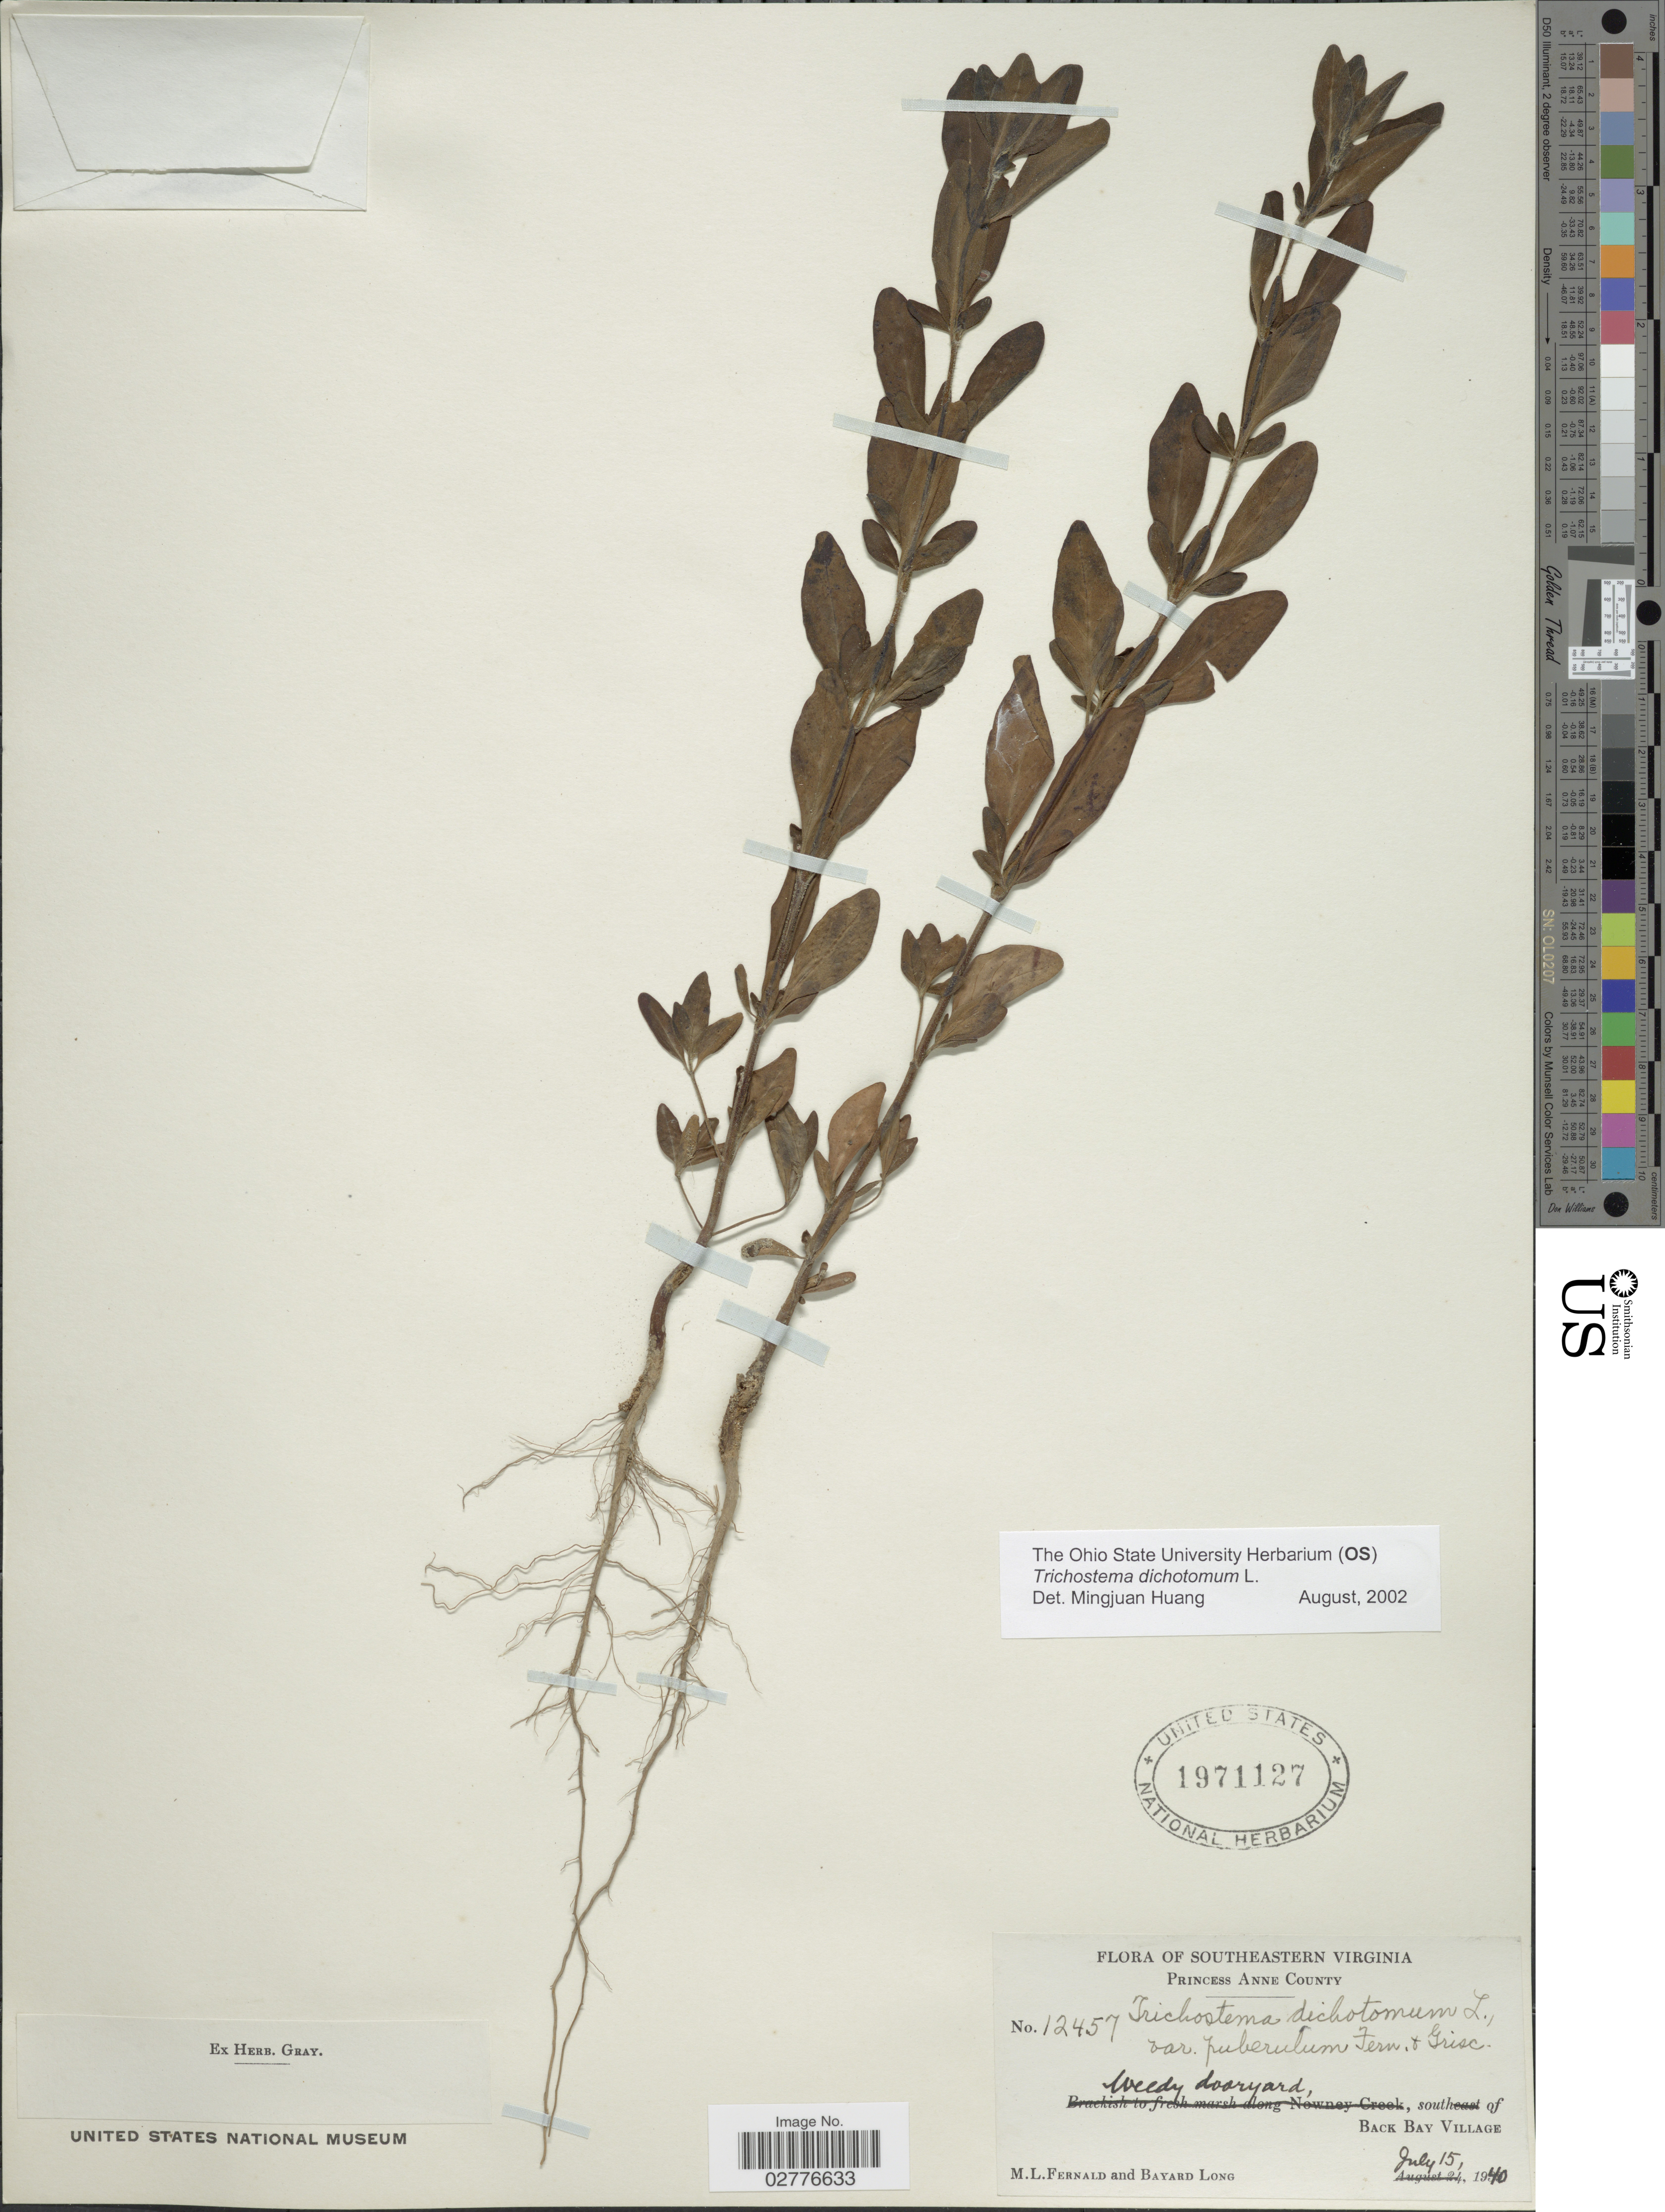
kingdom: Plantae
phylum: Tracheophyta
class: Magnoliopsida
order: Lamiales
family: Lamiaceae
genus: Trichostema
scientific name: Trichostema dichotomum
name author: L.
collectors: M. L. Fernald & B. Long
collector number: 12457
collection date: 1940-07-15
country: United States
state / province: Virginia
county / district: City of Virginia Beach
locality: Southeastern Virginia. Princess Anne County. Weedy doaryard, south of Back Bay Village.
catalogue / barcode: US 1971127